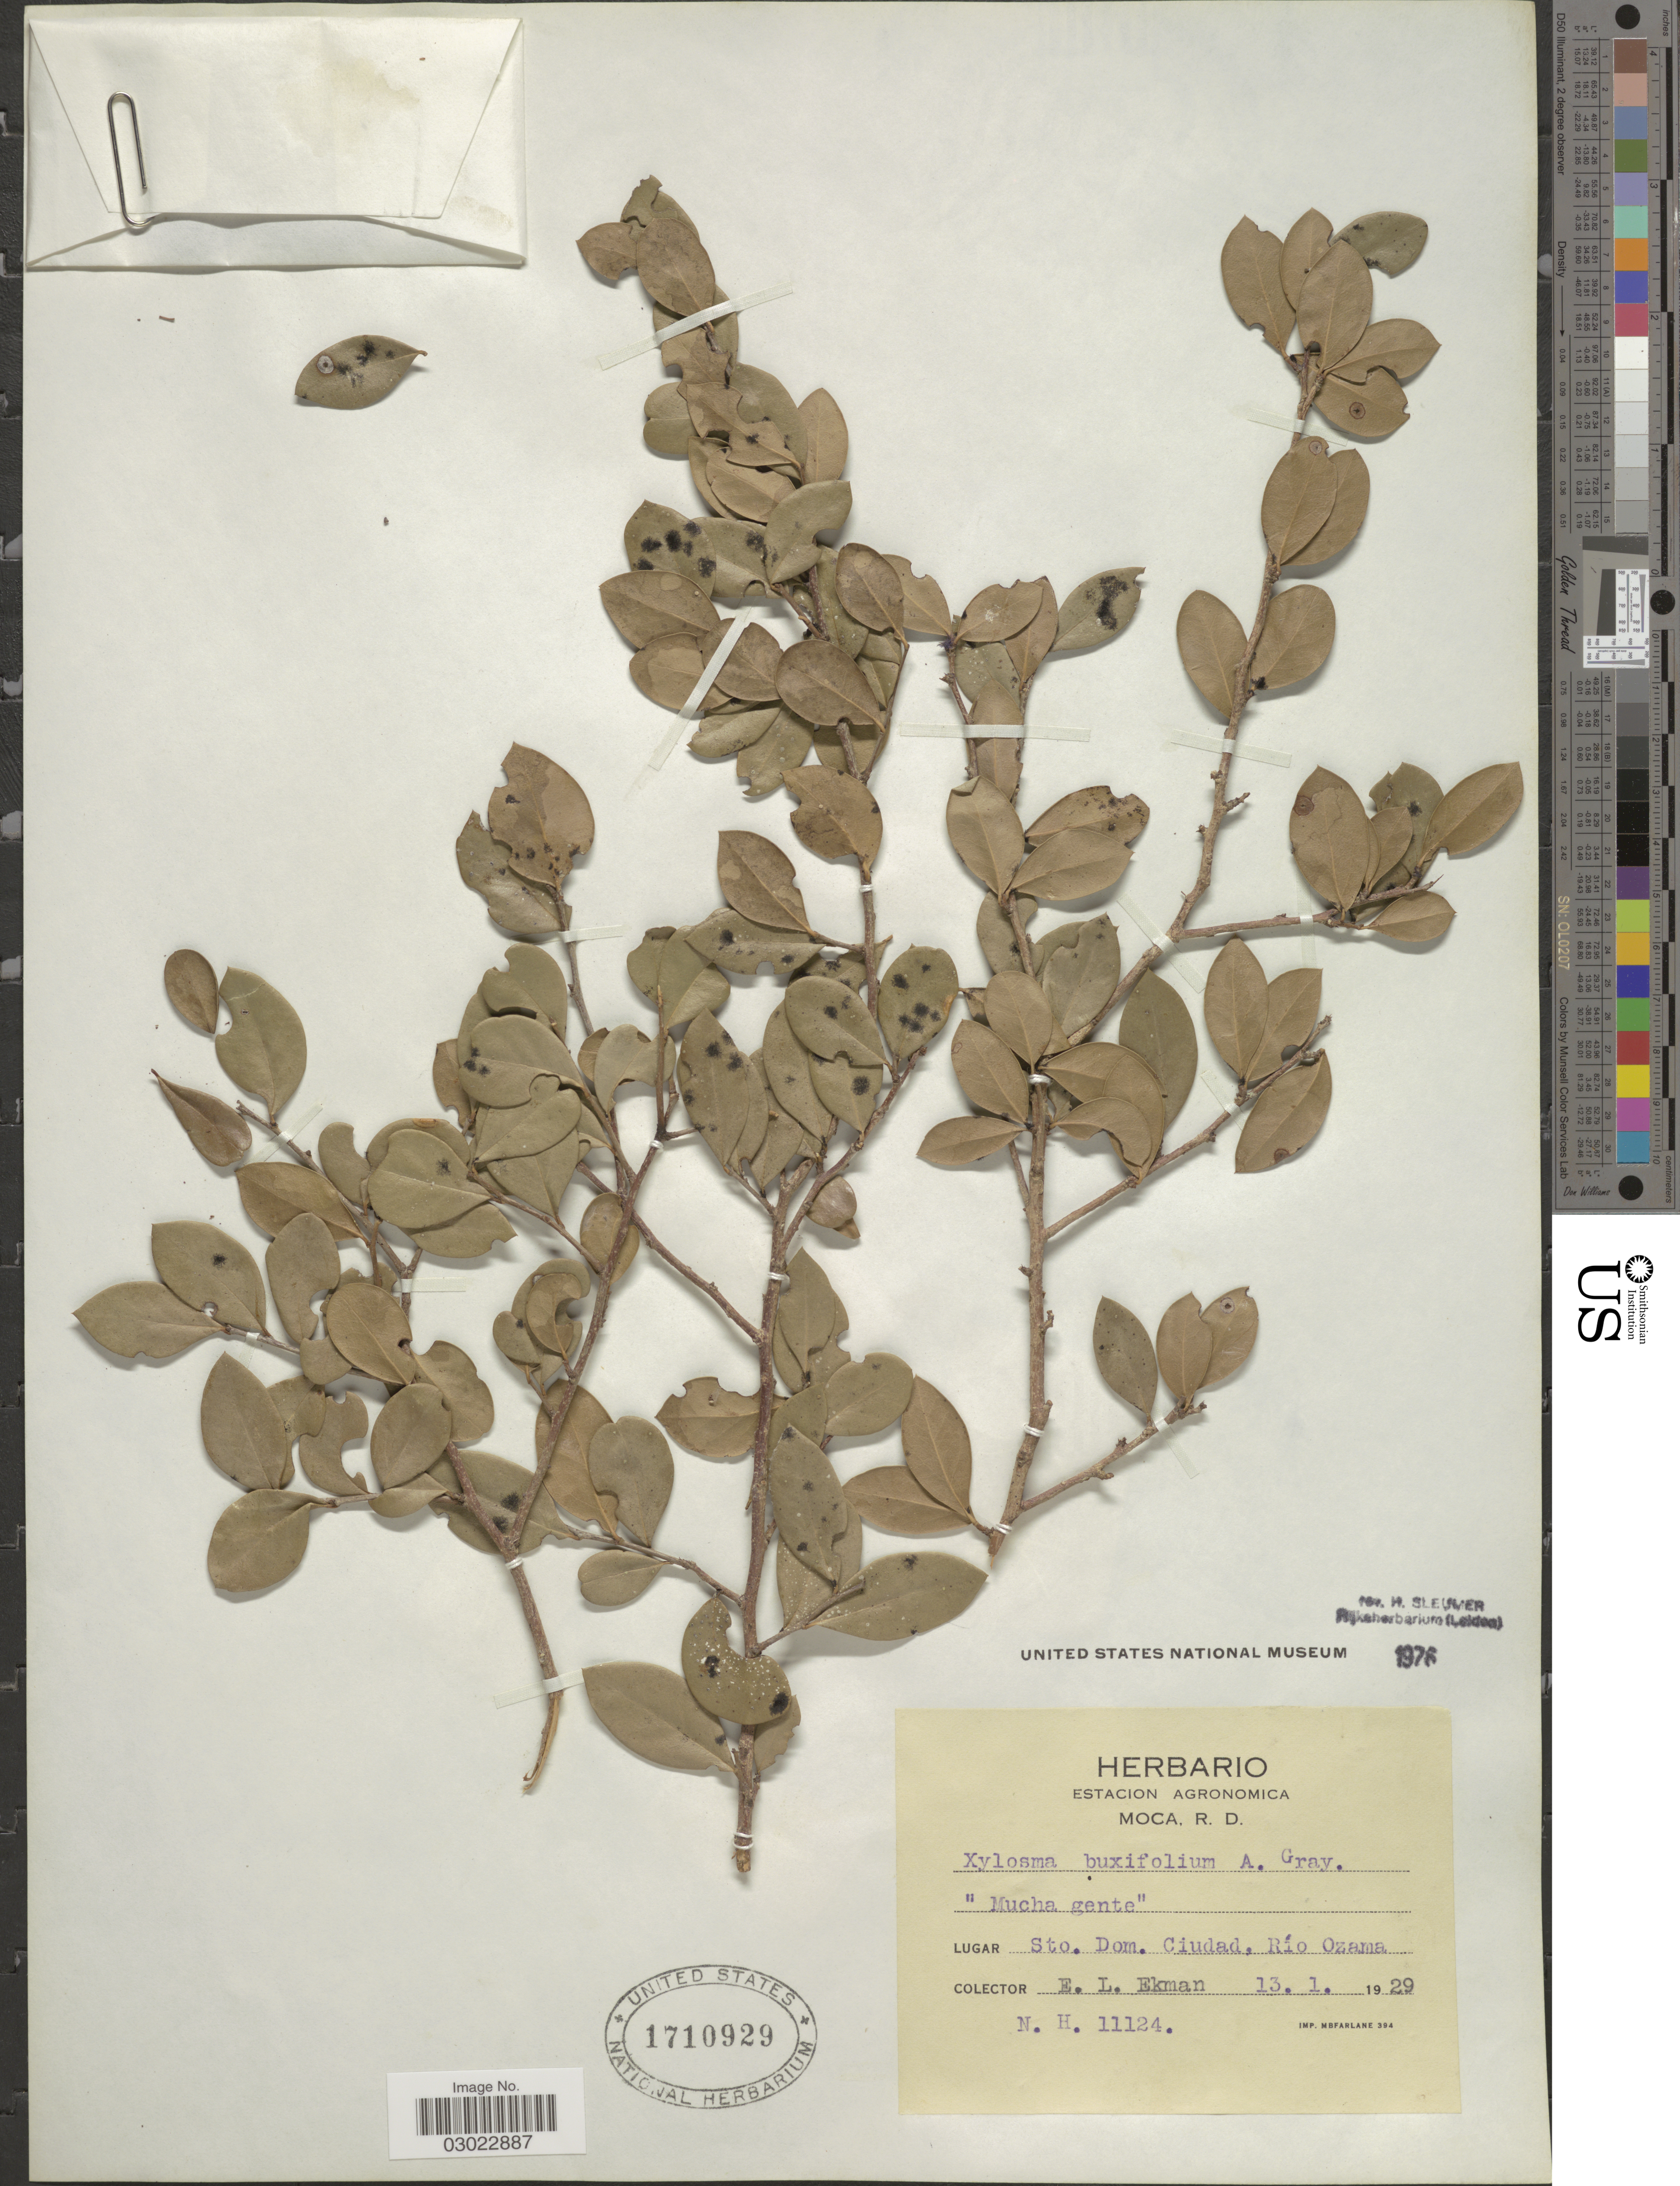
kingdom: Plantae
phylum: Tracheophyta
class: Magnoliopsida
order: Malpighiales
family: Salicaceae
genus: Xylosma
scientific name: Xylosma buxifolia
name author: A. Gray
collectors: E. L. Ekman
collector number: N. H. 11124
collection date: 1929-01-13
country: Puerto Rico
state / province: Moca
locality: Sto. Dom. Ciudad, Río Ozama.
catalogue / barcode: US 1710929